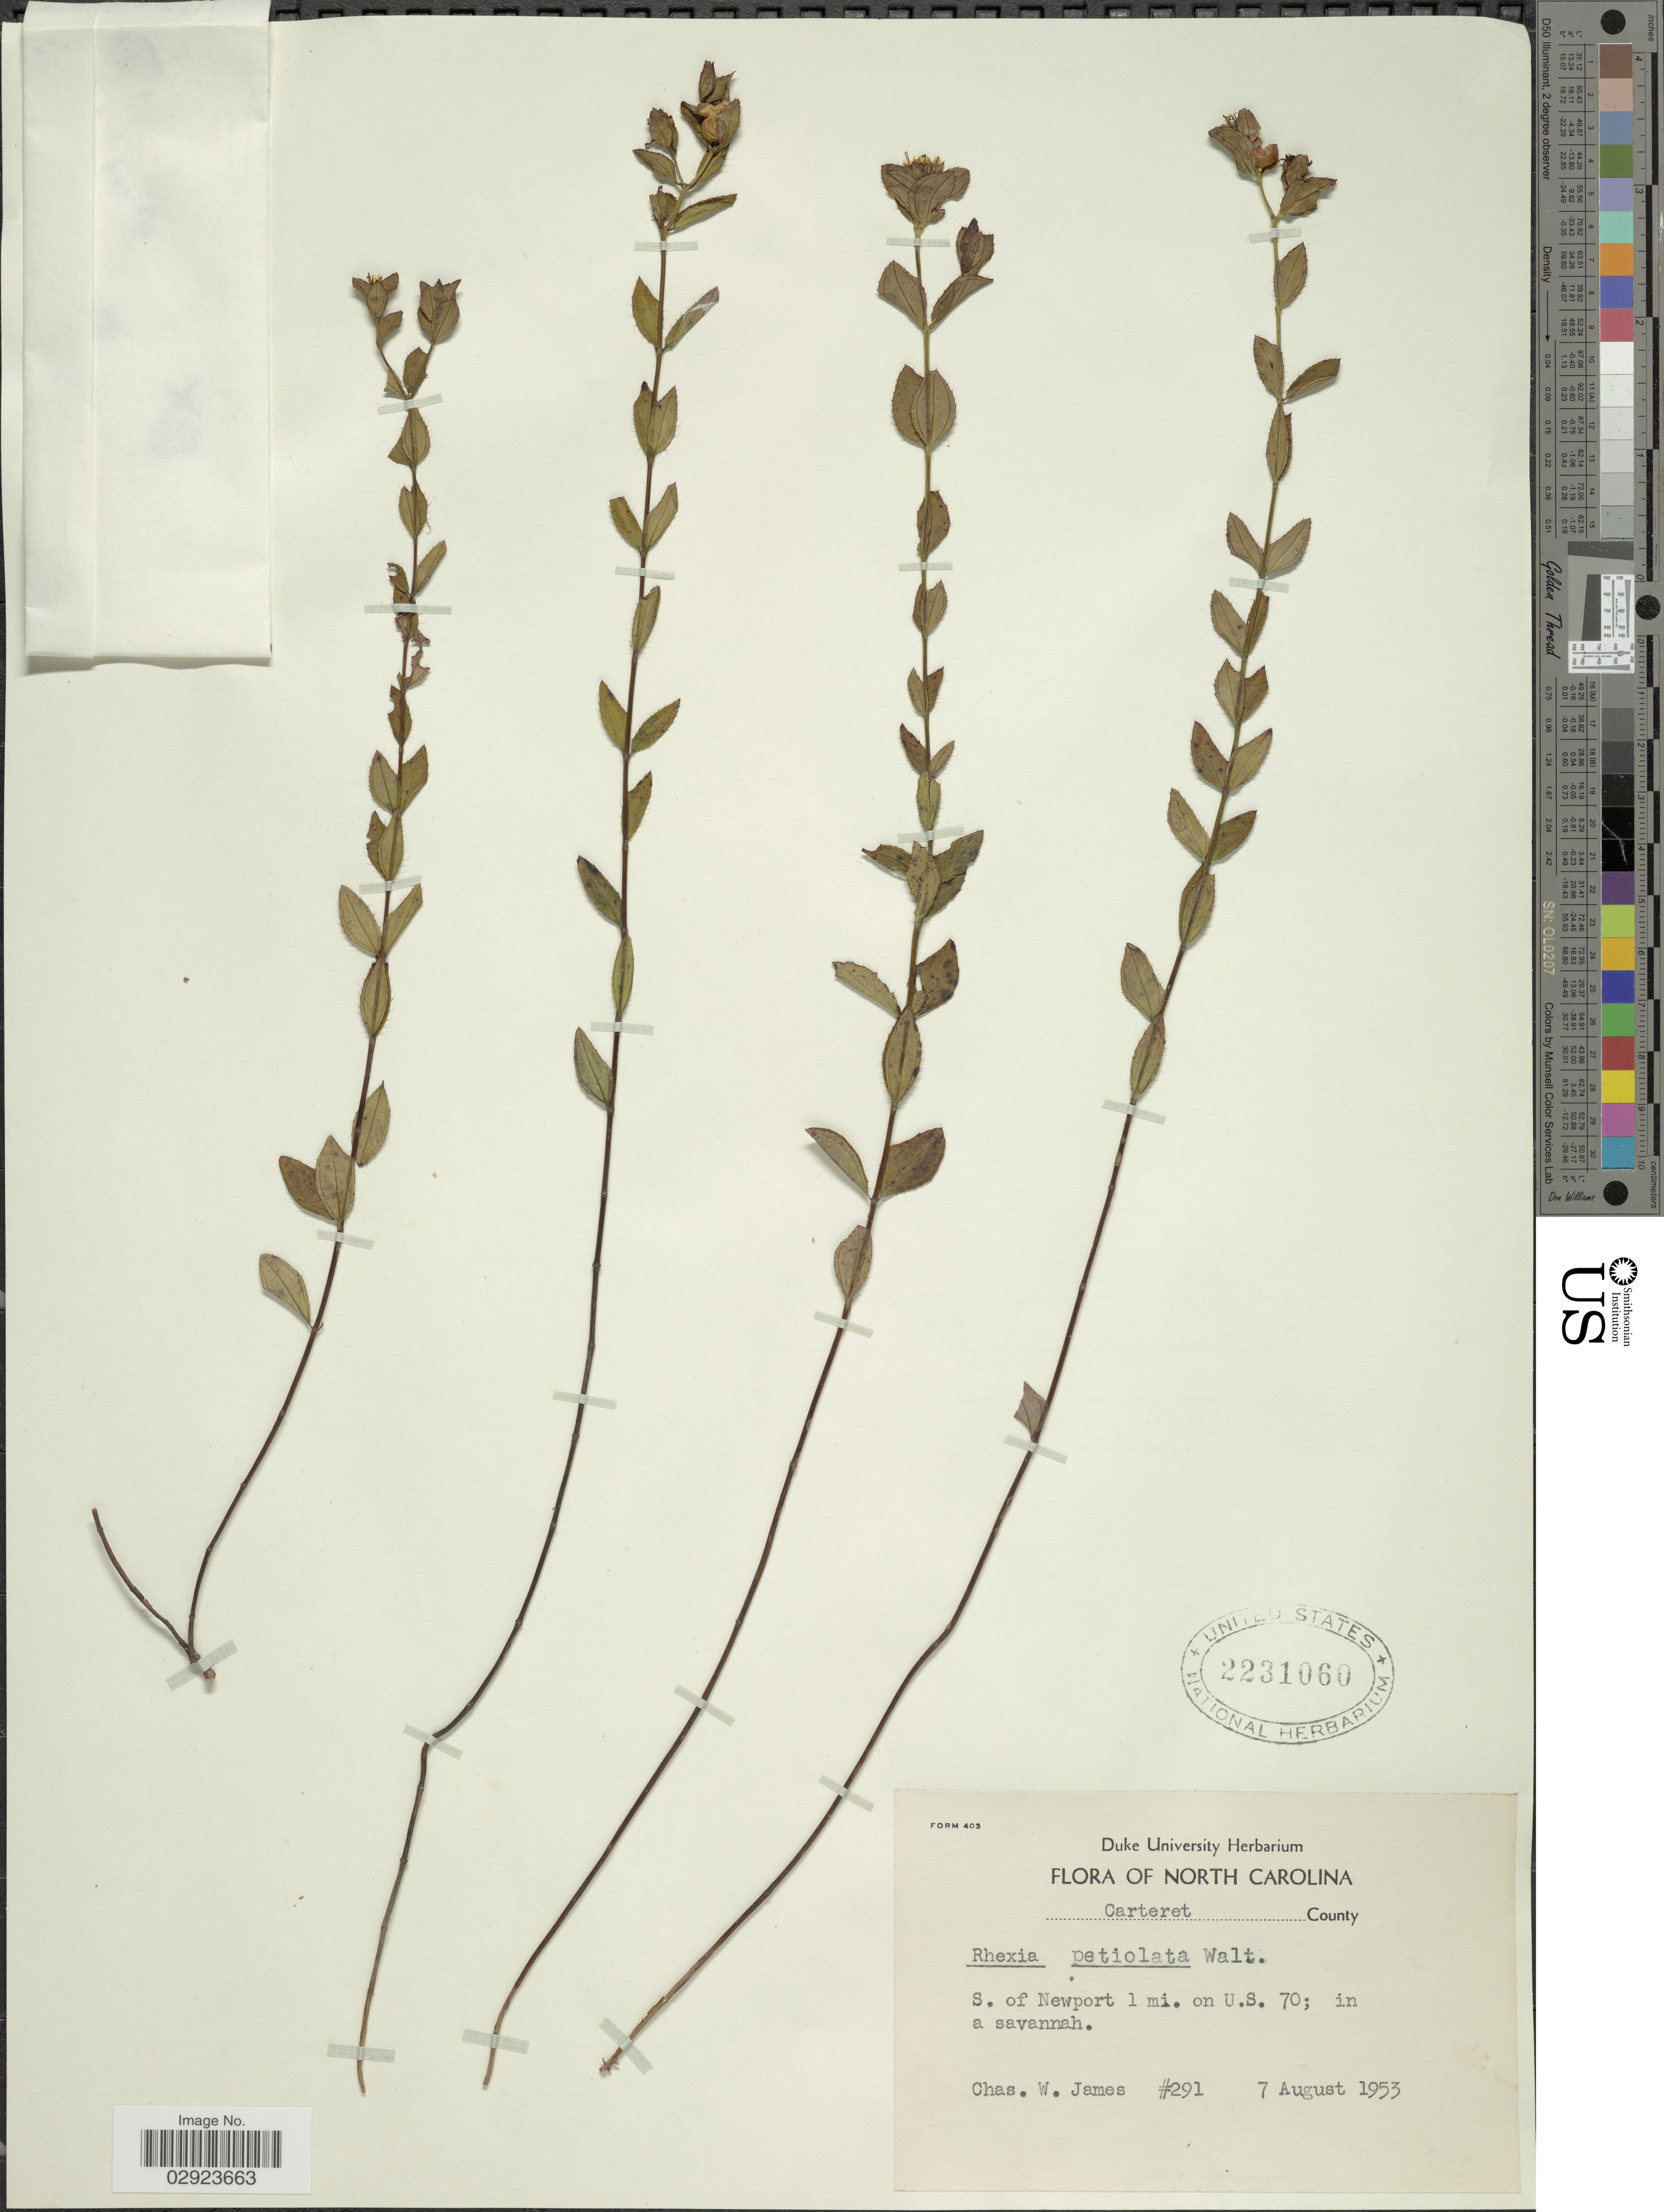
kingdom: Plantae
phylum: Tracheophyta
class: Magnoliopsida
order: Myrtales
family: Melastomataceae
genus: Rhexia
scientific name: Rhexia petiolata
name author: Walter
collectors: C. W. James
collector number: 291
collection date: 1953-08-07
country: United States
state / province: North Carolina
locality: Carteret County. S. of Newport 1 mi. on U.S. 70.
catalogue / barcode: US 2231060